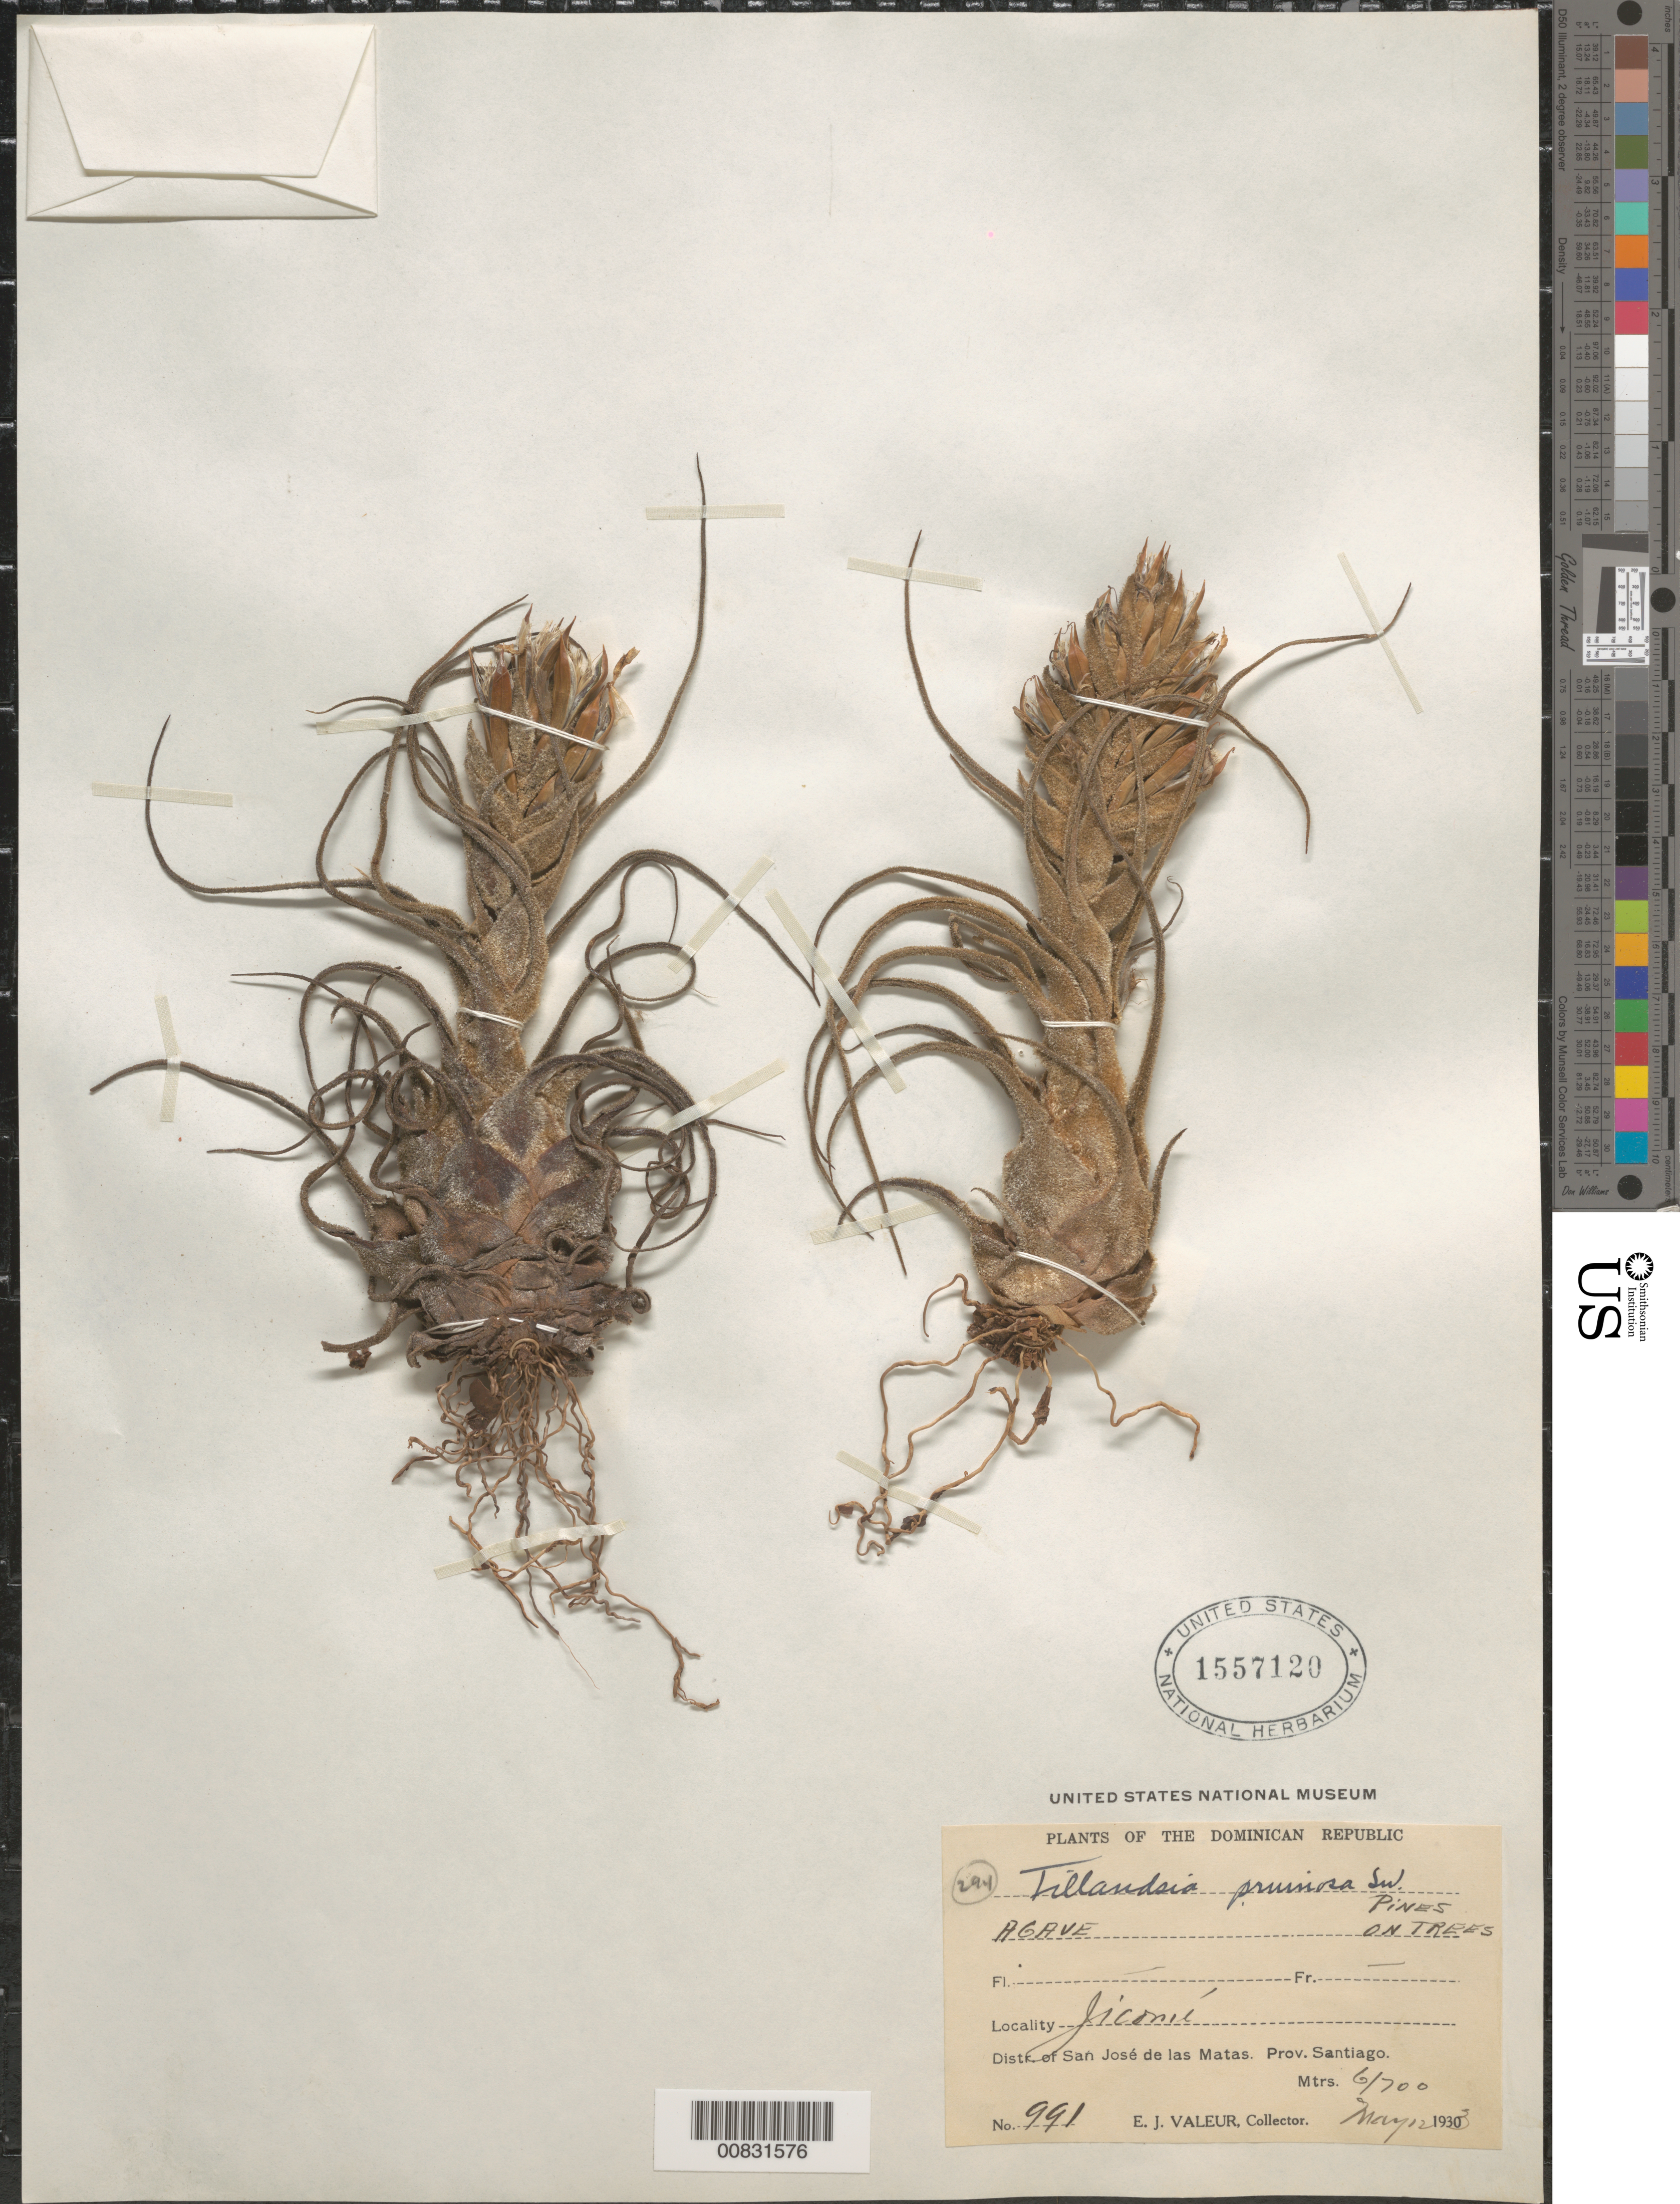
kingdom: Plantae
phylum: Tracheophyta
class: Liliopsida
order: Poales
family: Bromeliaceae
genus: Tillandsia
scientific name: Tillandsia pruinosa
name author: Sw.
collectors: E. Valeur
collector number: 991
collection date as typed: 12 May 1933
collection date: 1933-05-12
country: Dominican Republic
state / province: Santiago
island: Hispaniola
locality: Jicomé. Distr. of San José de las Matas. Prov. Santiago.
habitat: On trees. Pines.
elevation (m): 600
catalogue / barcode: US 1557120